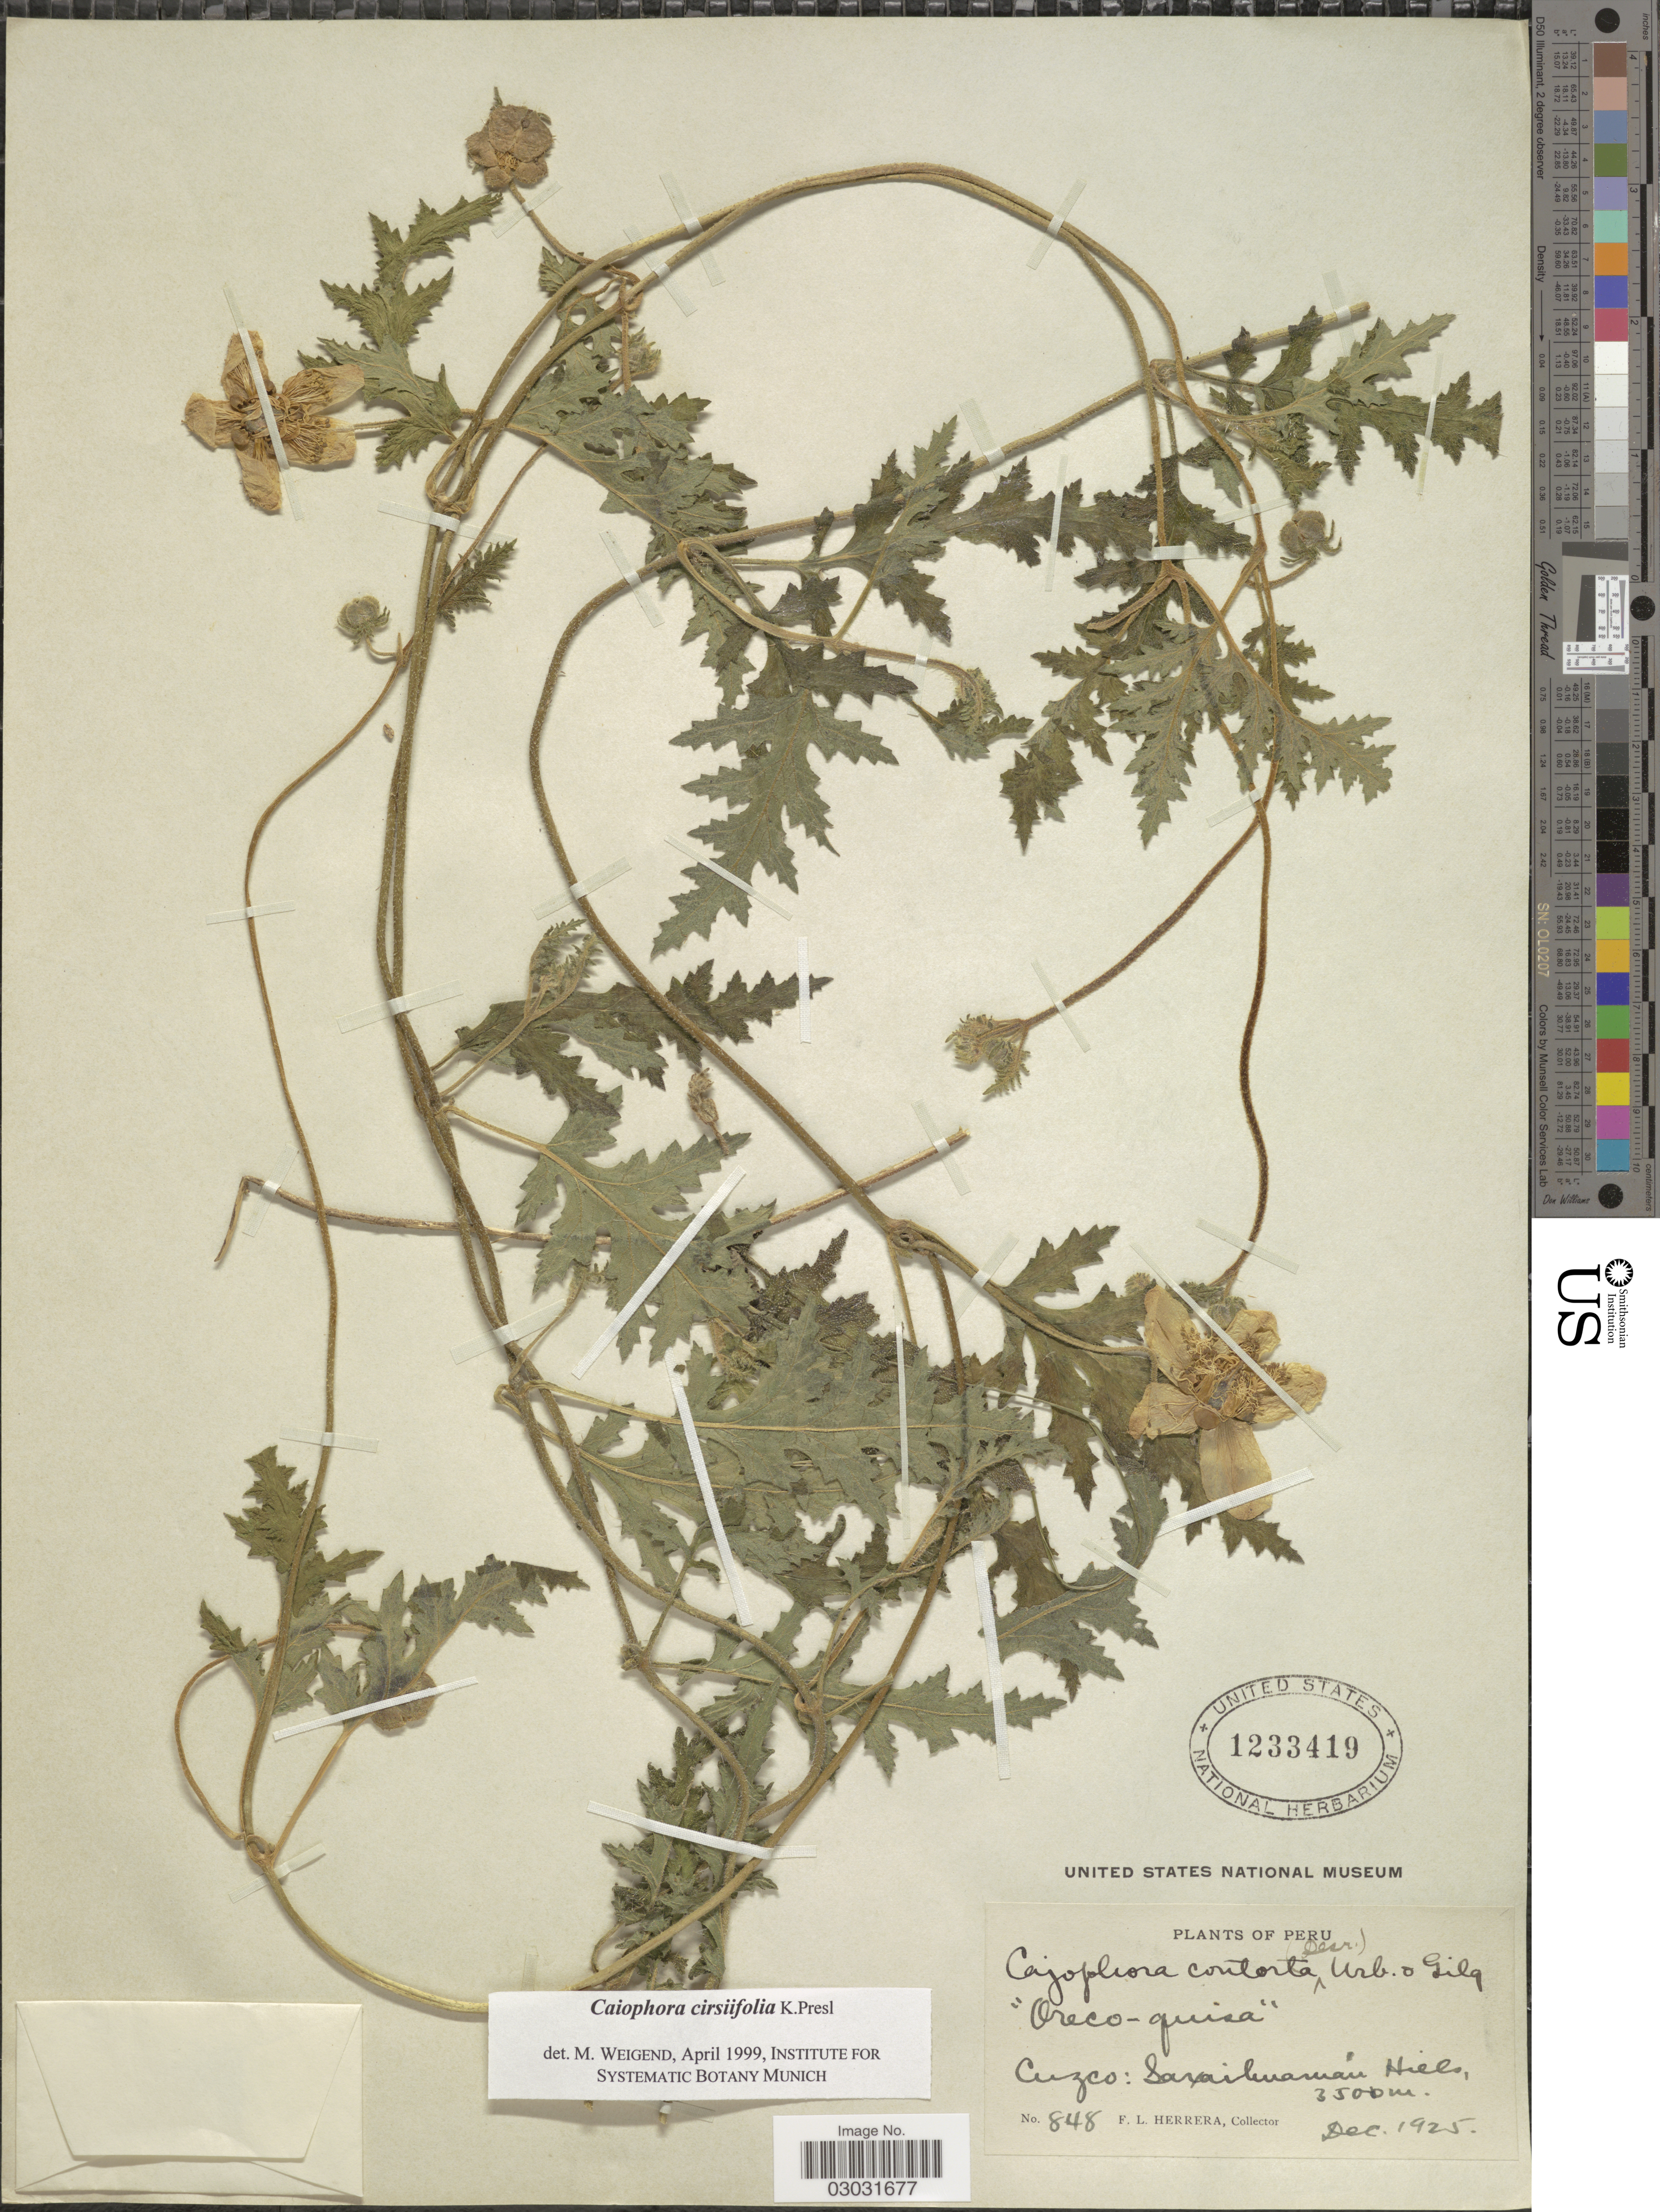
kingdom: Plantae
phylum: Tracheophyta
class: Magnoliopsida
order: Cornales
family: Loasaceae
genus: Caiophora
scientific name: Caiophora cirsiifolia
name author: C. Presl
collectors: F. L. Herrera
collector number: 848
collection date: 1925-12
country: Peru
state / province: Cusco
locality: Cuzco: Saxaihuamán Hills.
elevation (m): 3500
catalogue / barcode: US 1233419